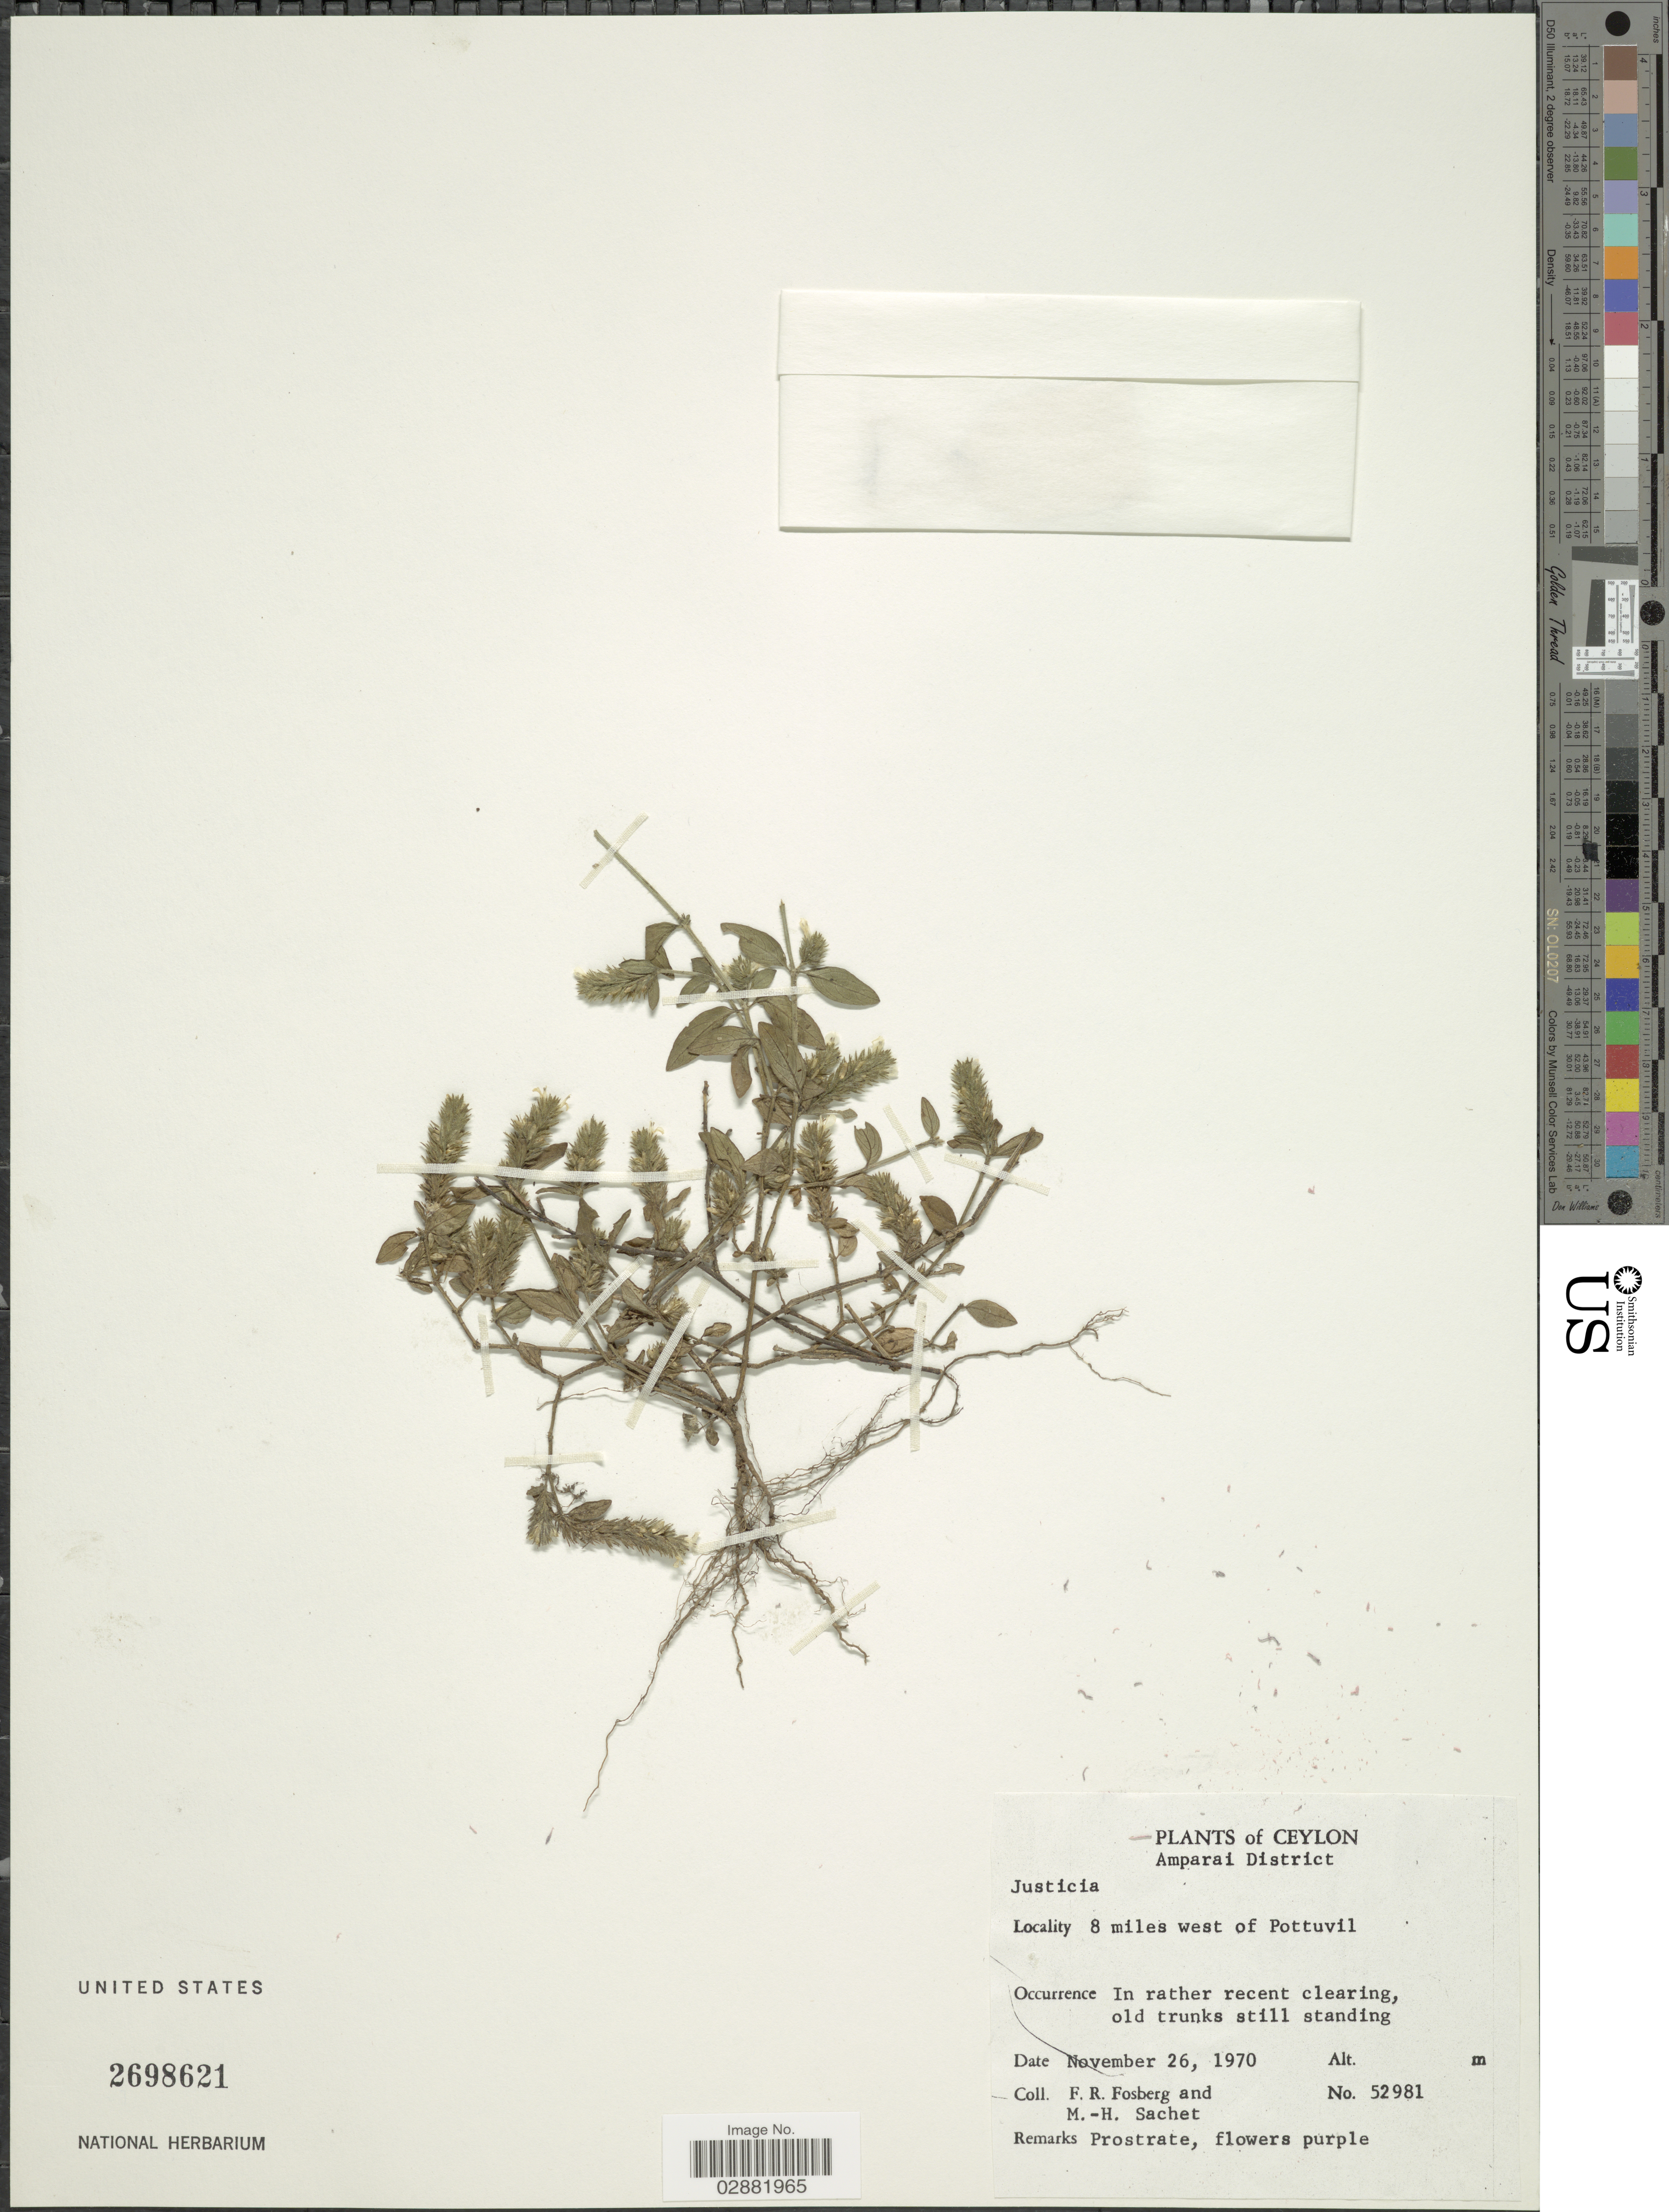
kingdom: Plantae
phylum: Tracheophyta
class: Magnoliopsida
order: Lamiales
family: Acanthaceae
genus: Justicia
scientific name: Justicia procumbens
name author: L.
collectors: F. R. Fosberg & M.-H. Sachet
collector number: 52981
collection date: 1970-11-26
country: Sri Lanka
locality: Ceylon, Amparai District, 8 miles west of Pottuvil.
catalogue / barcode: US 2698621